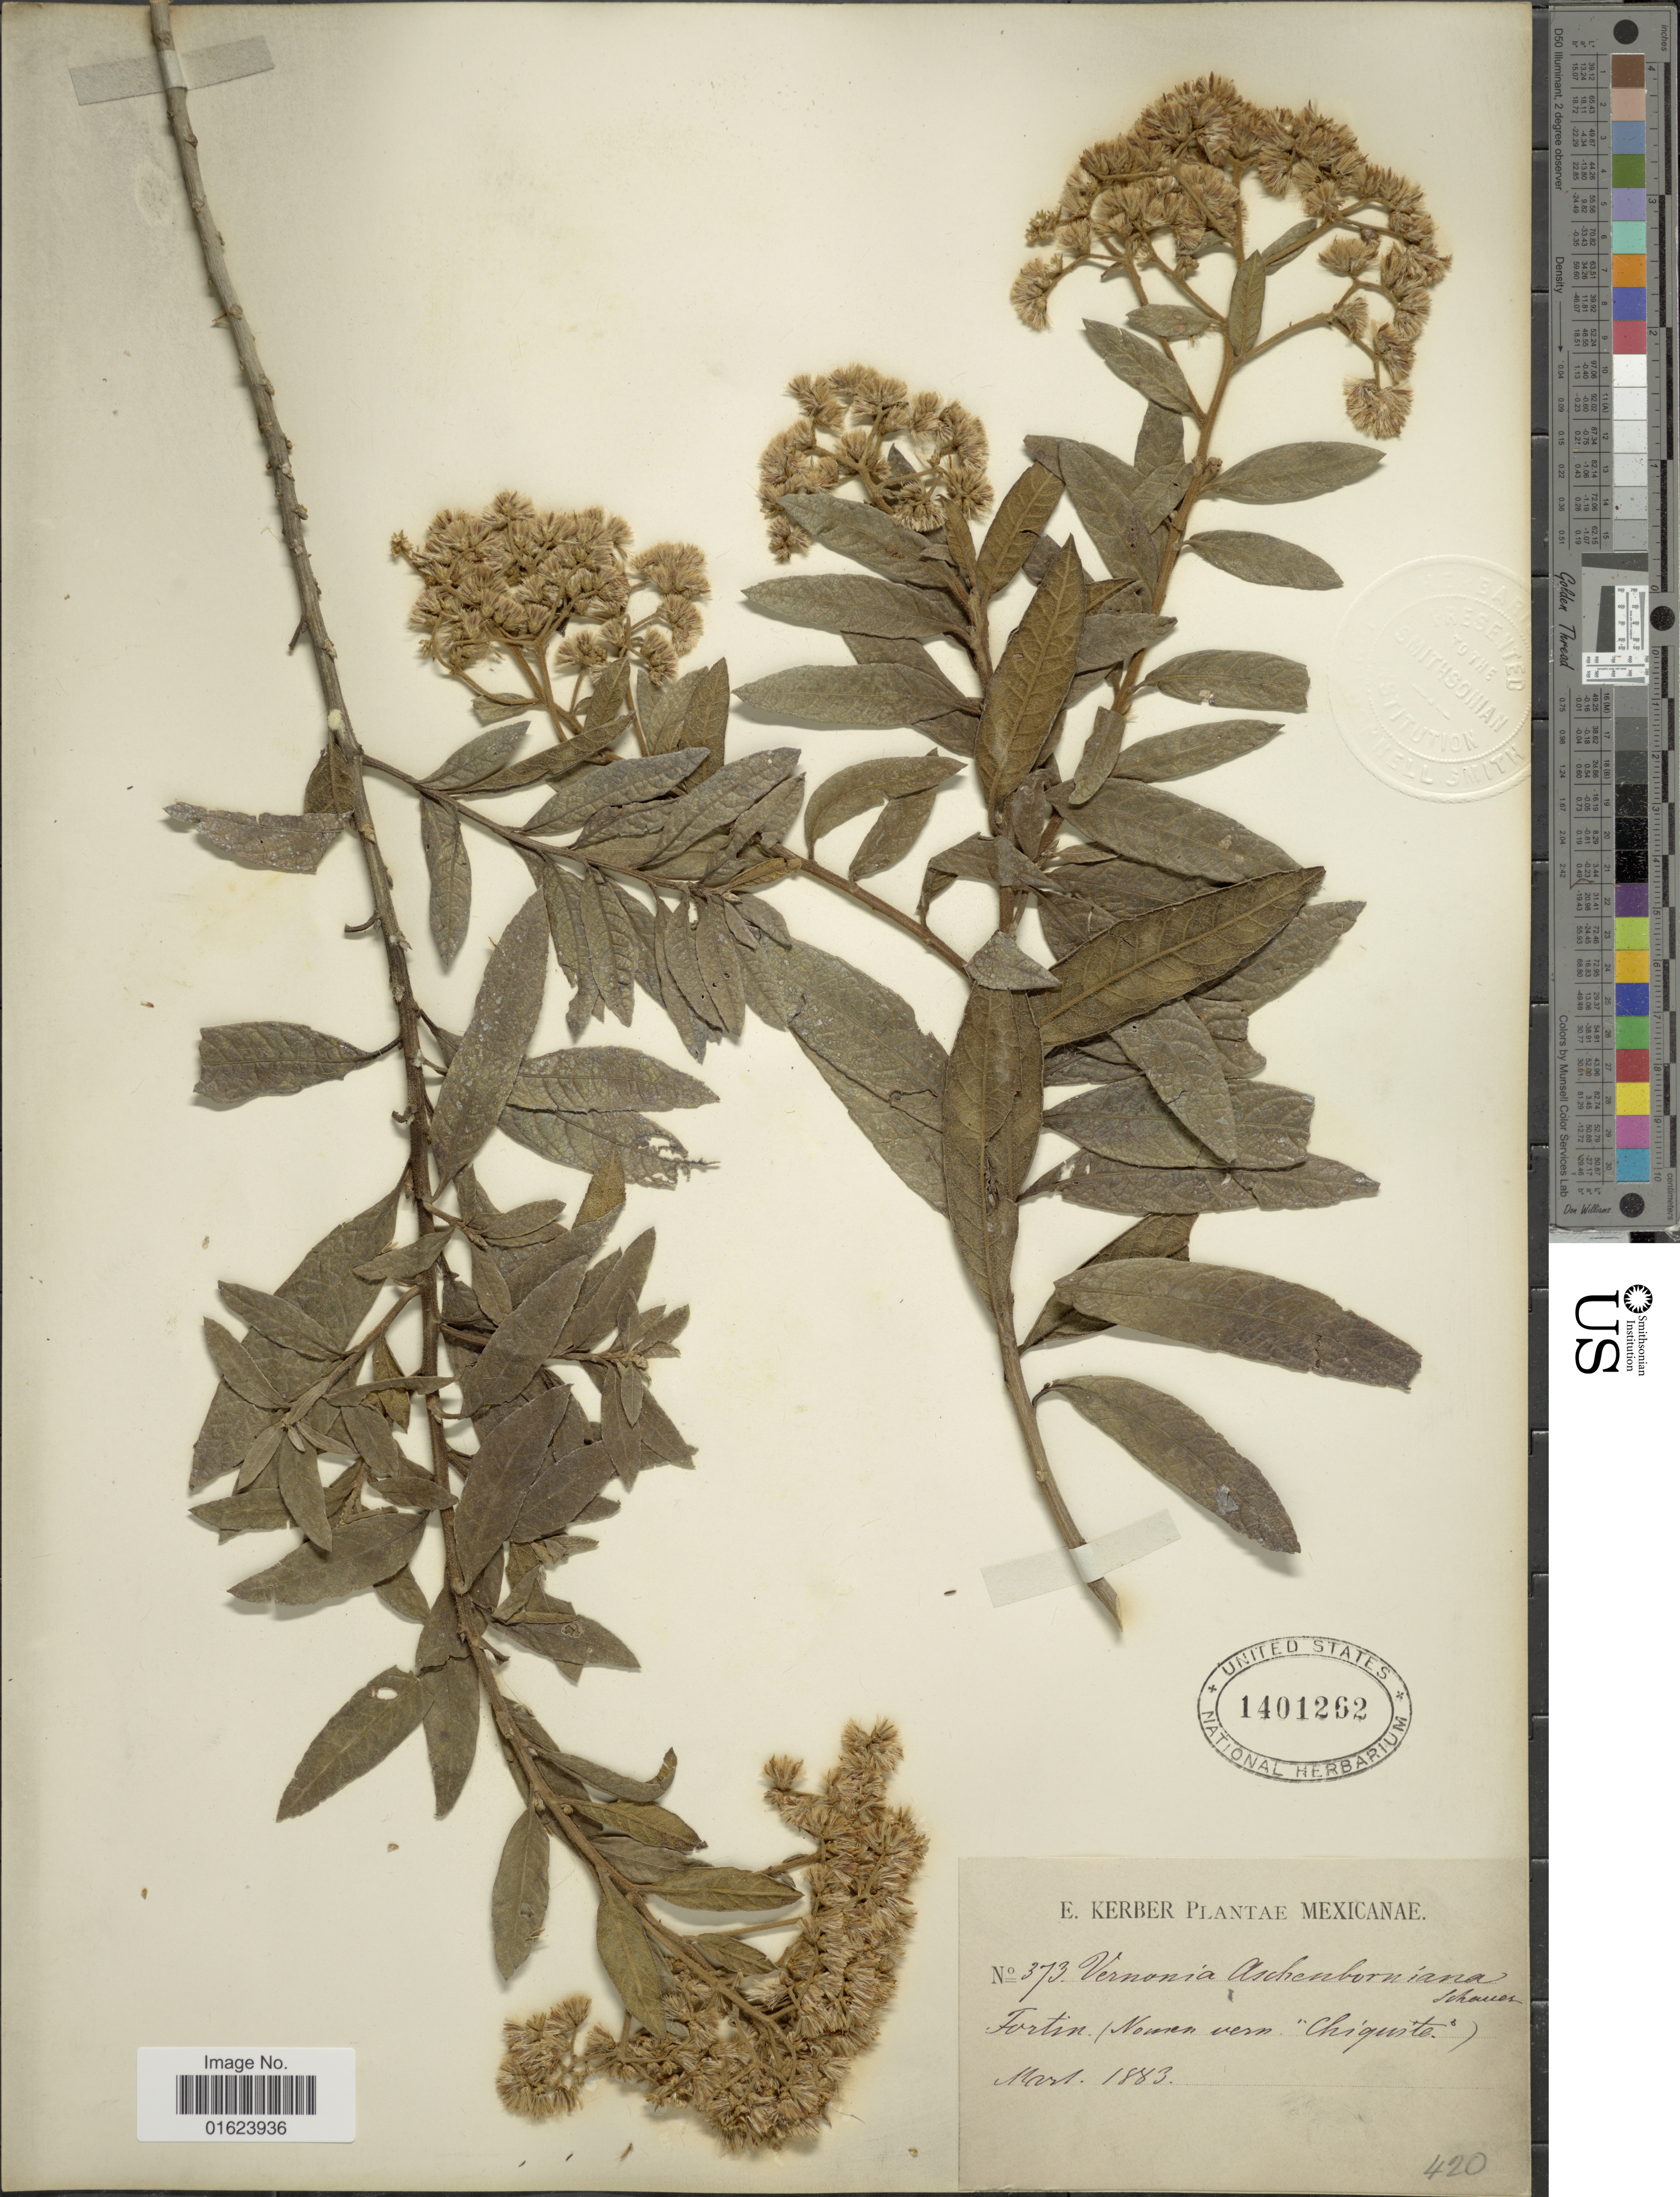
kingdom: Plantae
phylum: Tracheophyta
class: Magnoliopsida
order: Asterales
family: Asteraceae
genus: Vernonanthura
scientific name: Vernonanthura patens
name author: (Kunth) H. Rob.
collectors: E. Kerber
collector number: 373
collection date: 1883-03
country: Mexico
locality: Mexicanae, Fortin,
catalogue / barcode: US 1401262